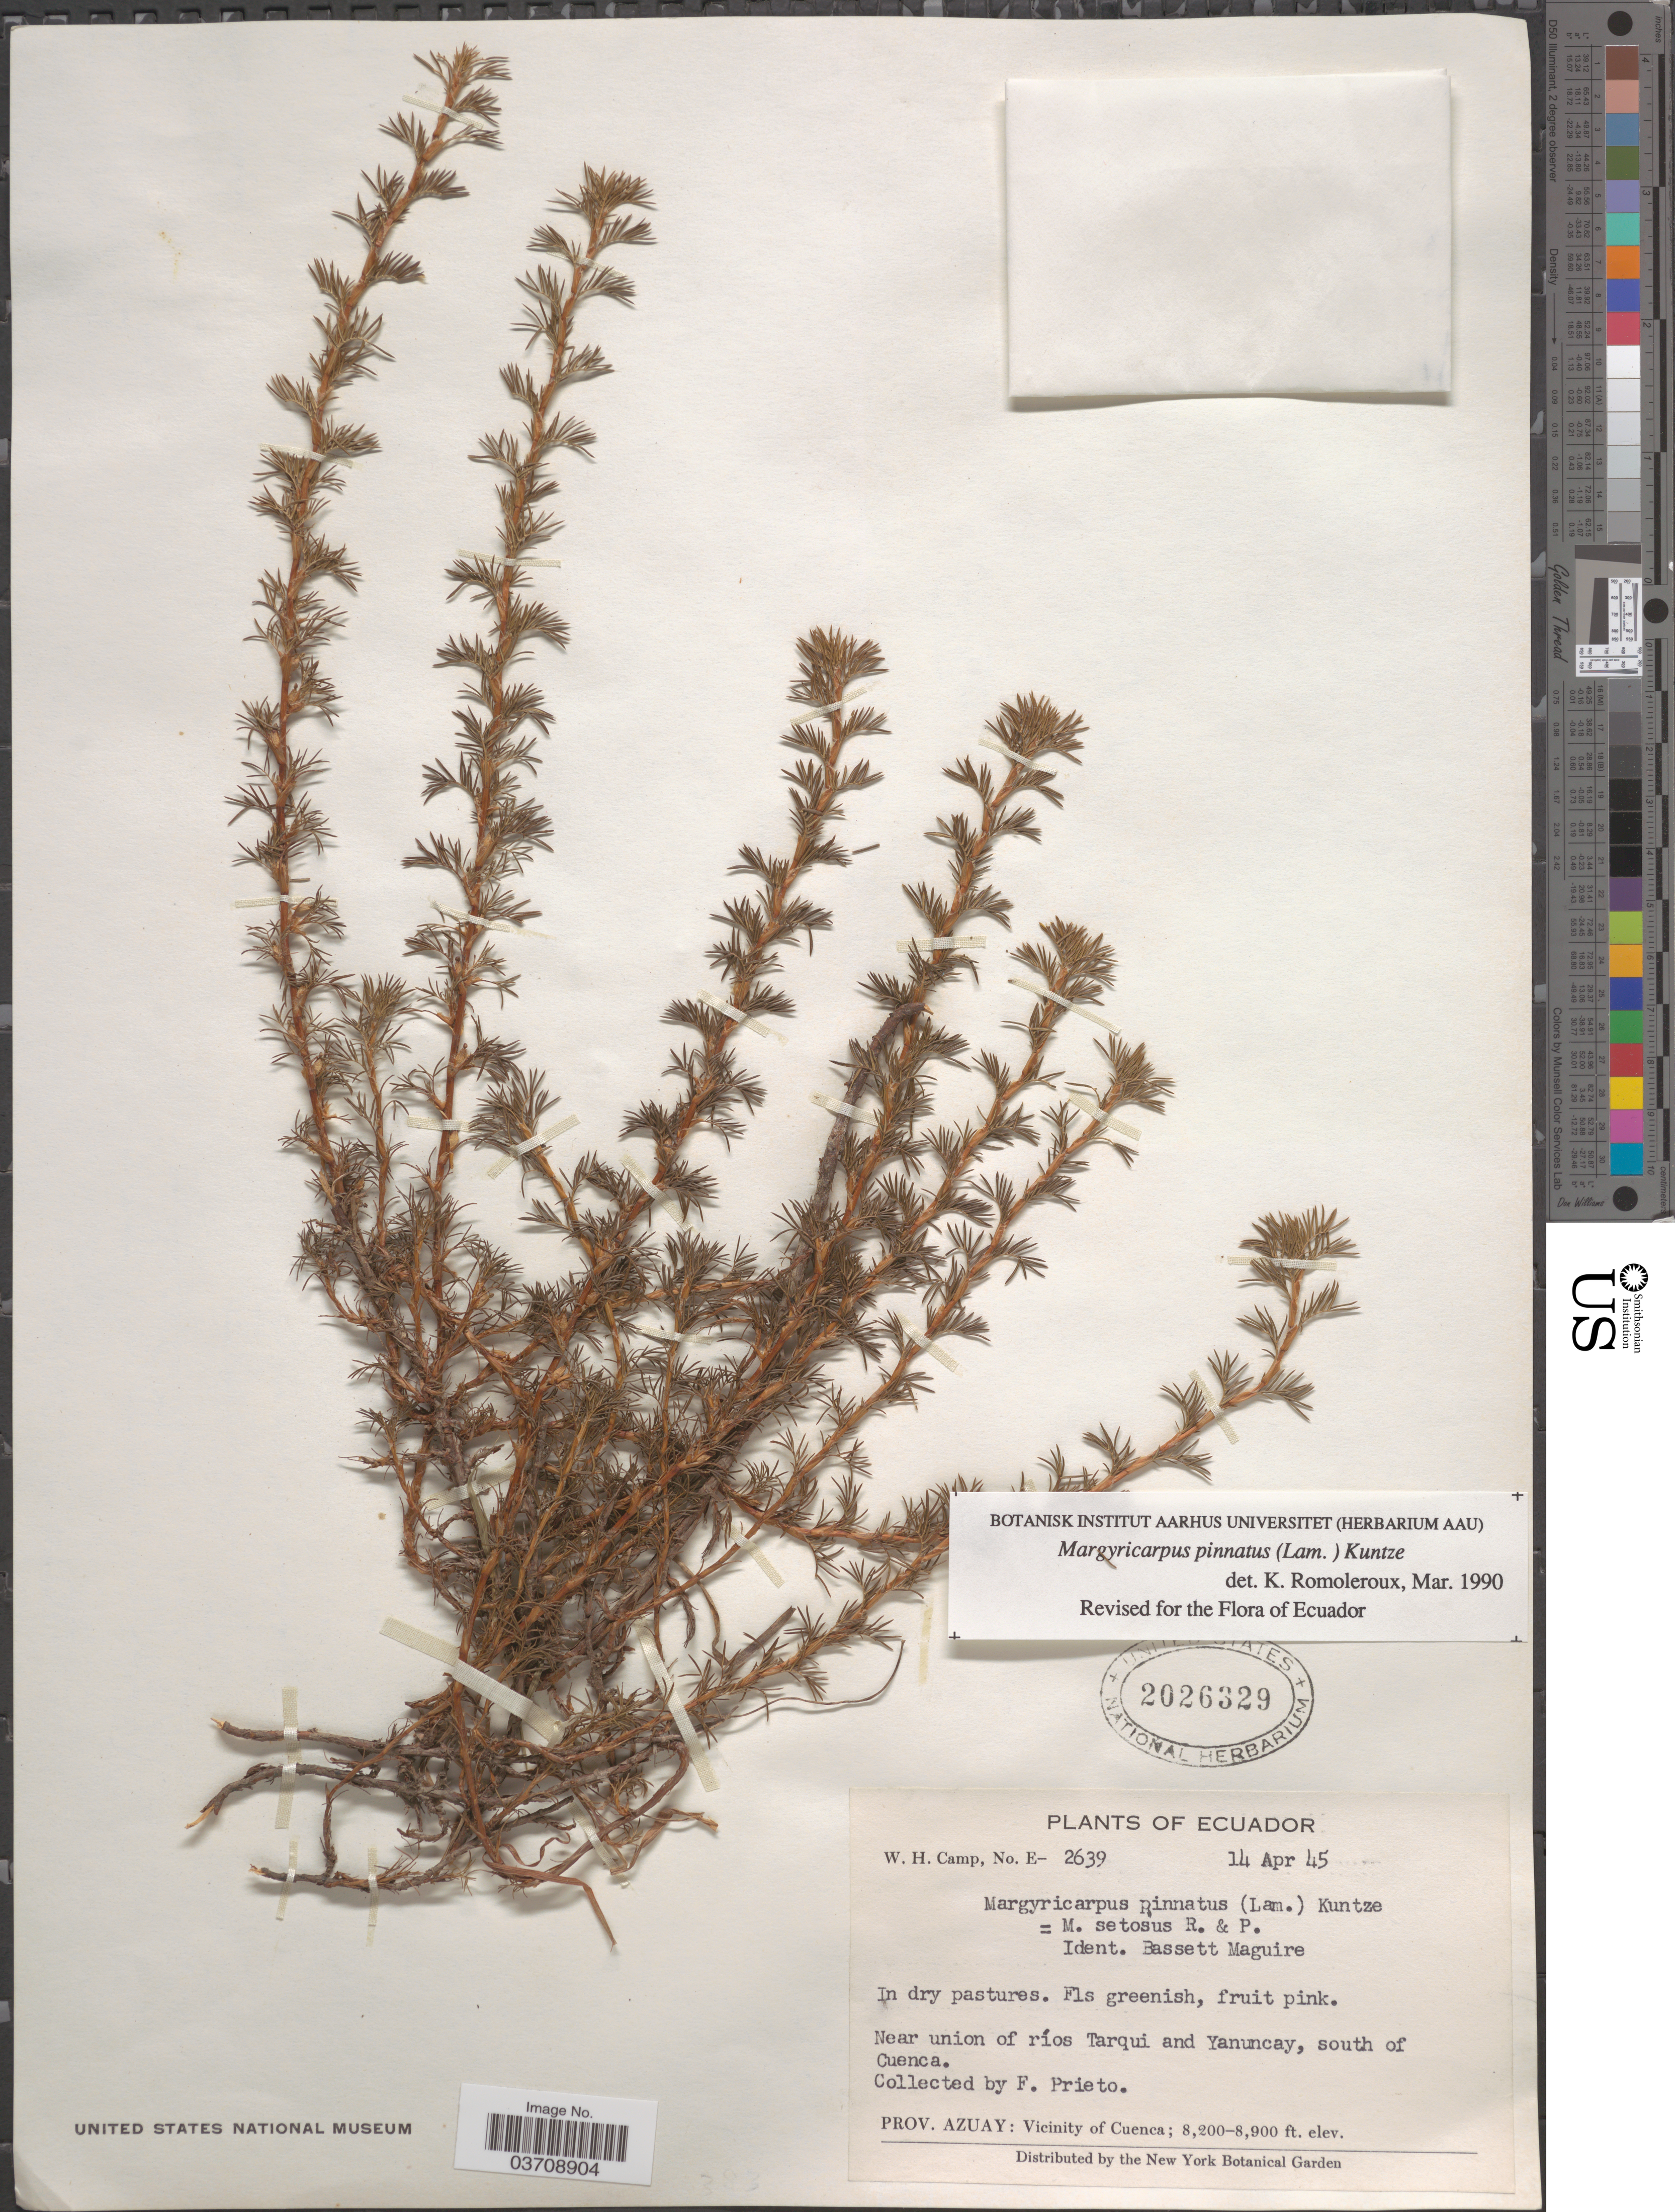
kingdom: Plantae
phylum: Tracheophyta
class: Magnoliopsida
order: Rosales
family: Rosaceae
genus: Margyricarpus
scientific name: Margyricarpus pinnatus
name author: (Lam.) Kuntze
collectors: F. Prieto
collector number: E-2639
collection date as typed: Transcribed d/m/y: 14/4/45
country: Ecuador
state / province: Azuay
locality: Near union of ríos Tarqui and Yanuncay, south of Cuenca. Vicinity of Cuenca.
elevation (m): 2499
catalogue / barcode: US 2026329